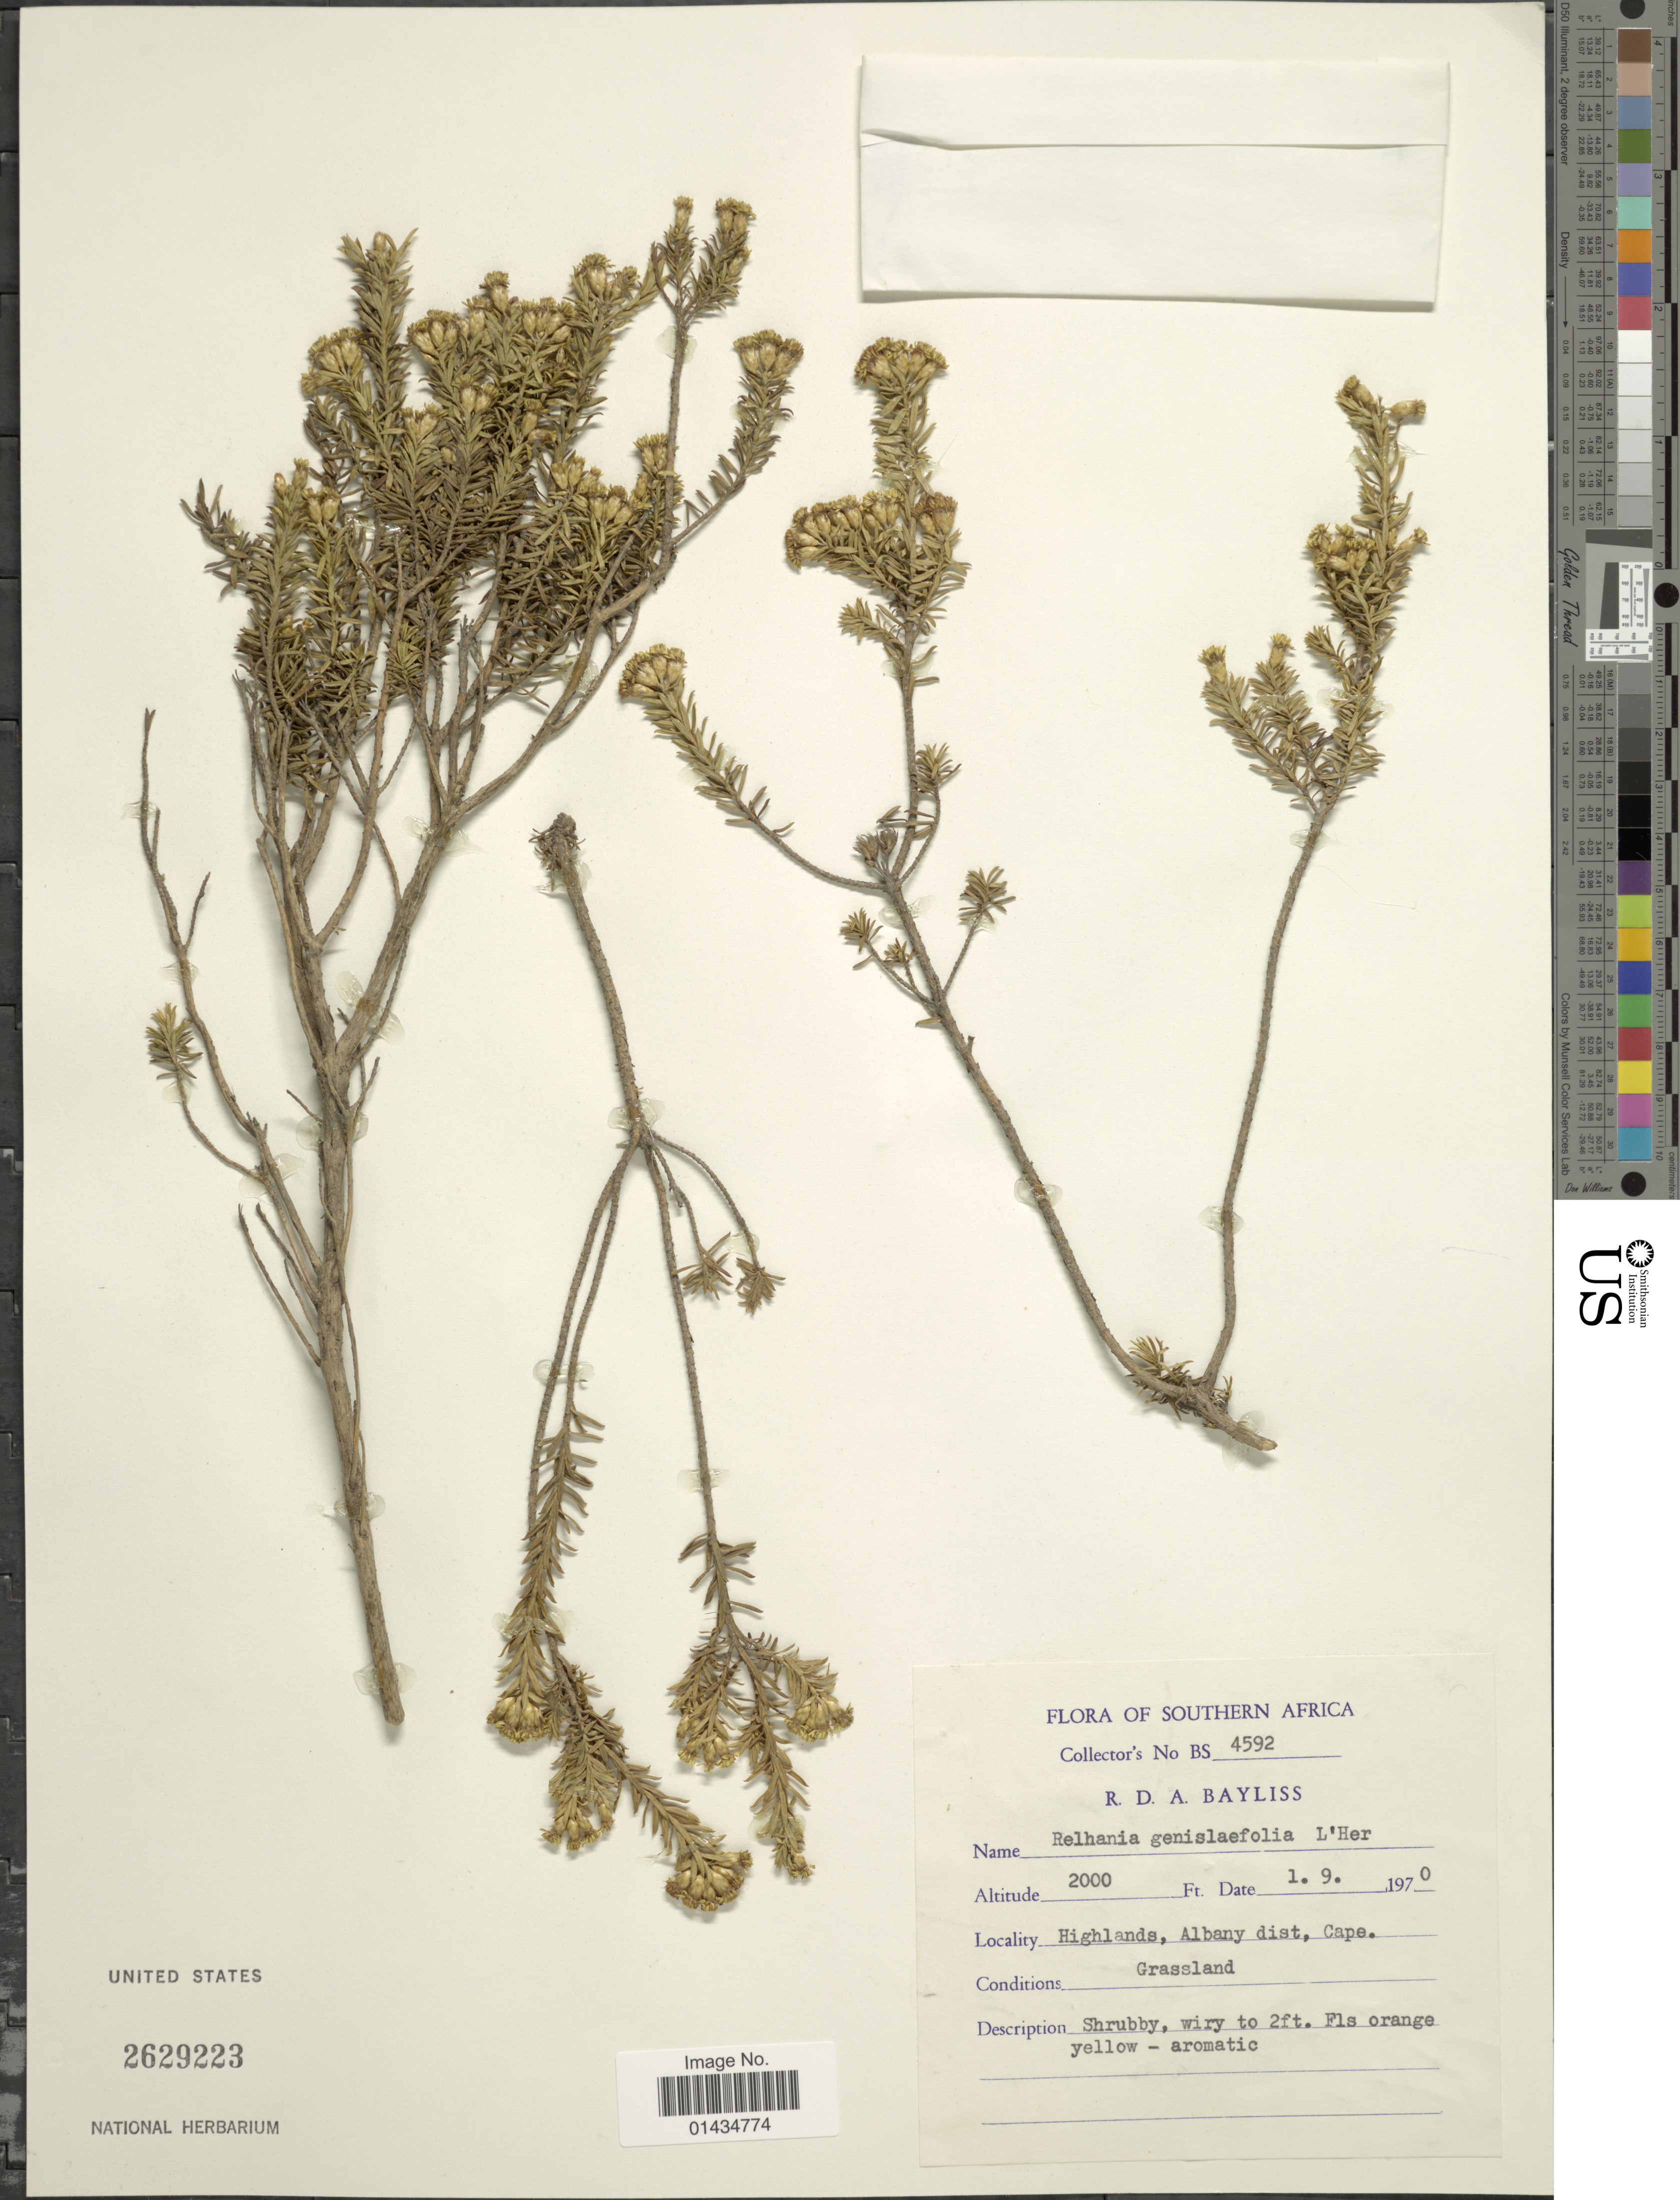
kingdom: Plantae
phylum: Tracheophyta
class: Magnoliopsida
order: Asterales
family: Asteraceae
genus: Relhania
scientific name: Relhania genistaefolia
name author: (L.) L'Hér.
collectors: R. Bayliss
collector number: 4592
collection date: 1970-09-01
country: South Africa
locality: Highlands, Albany dist., Cape. Grassland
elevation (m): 610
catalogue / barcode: US 2629223